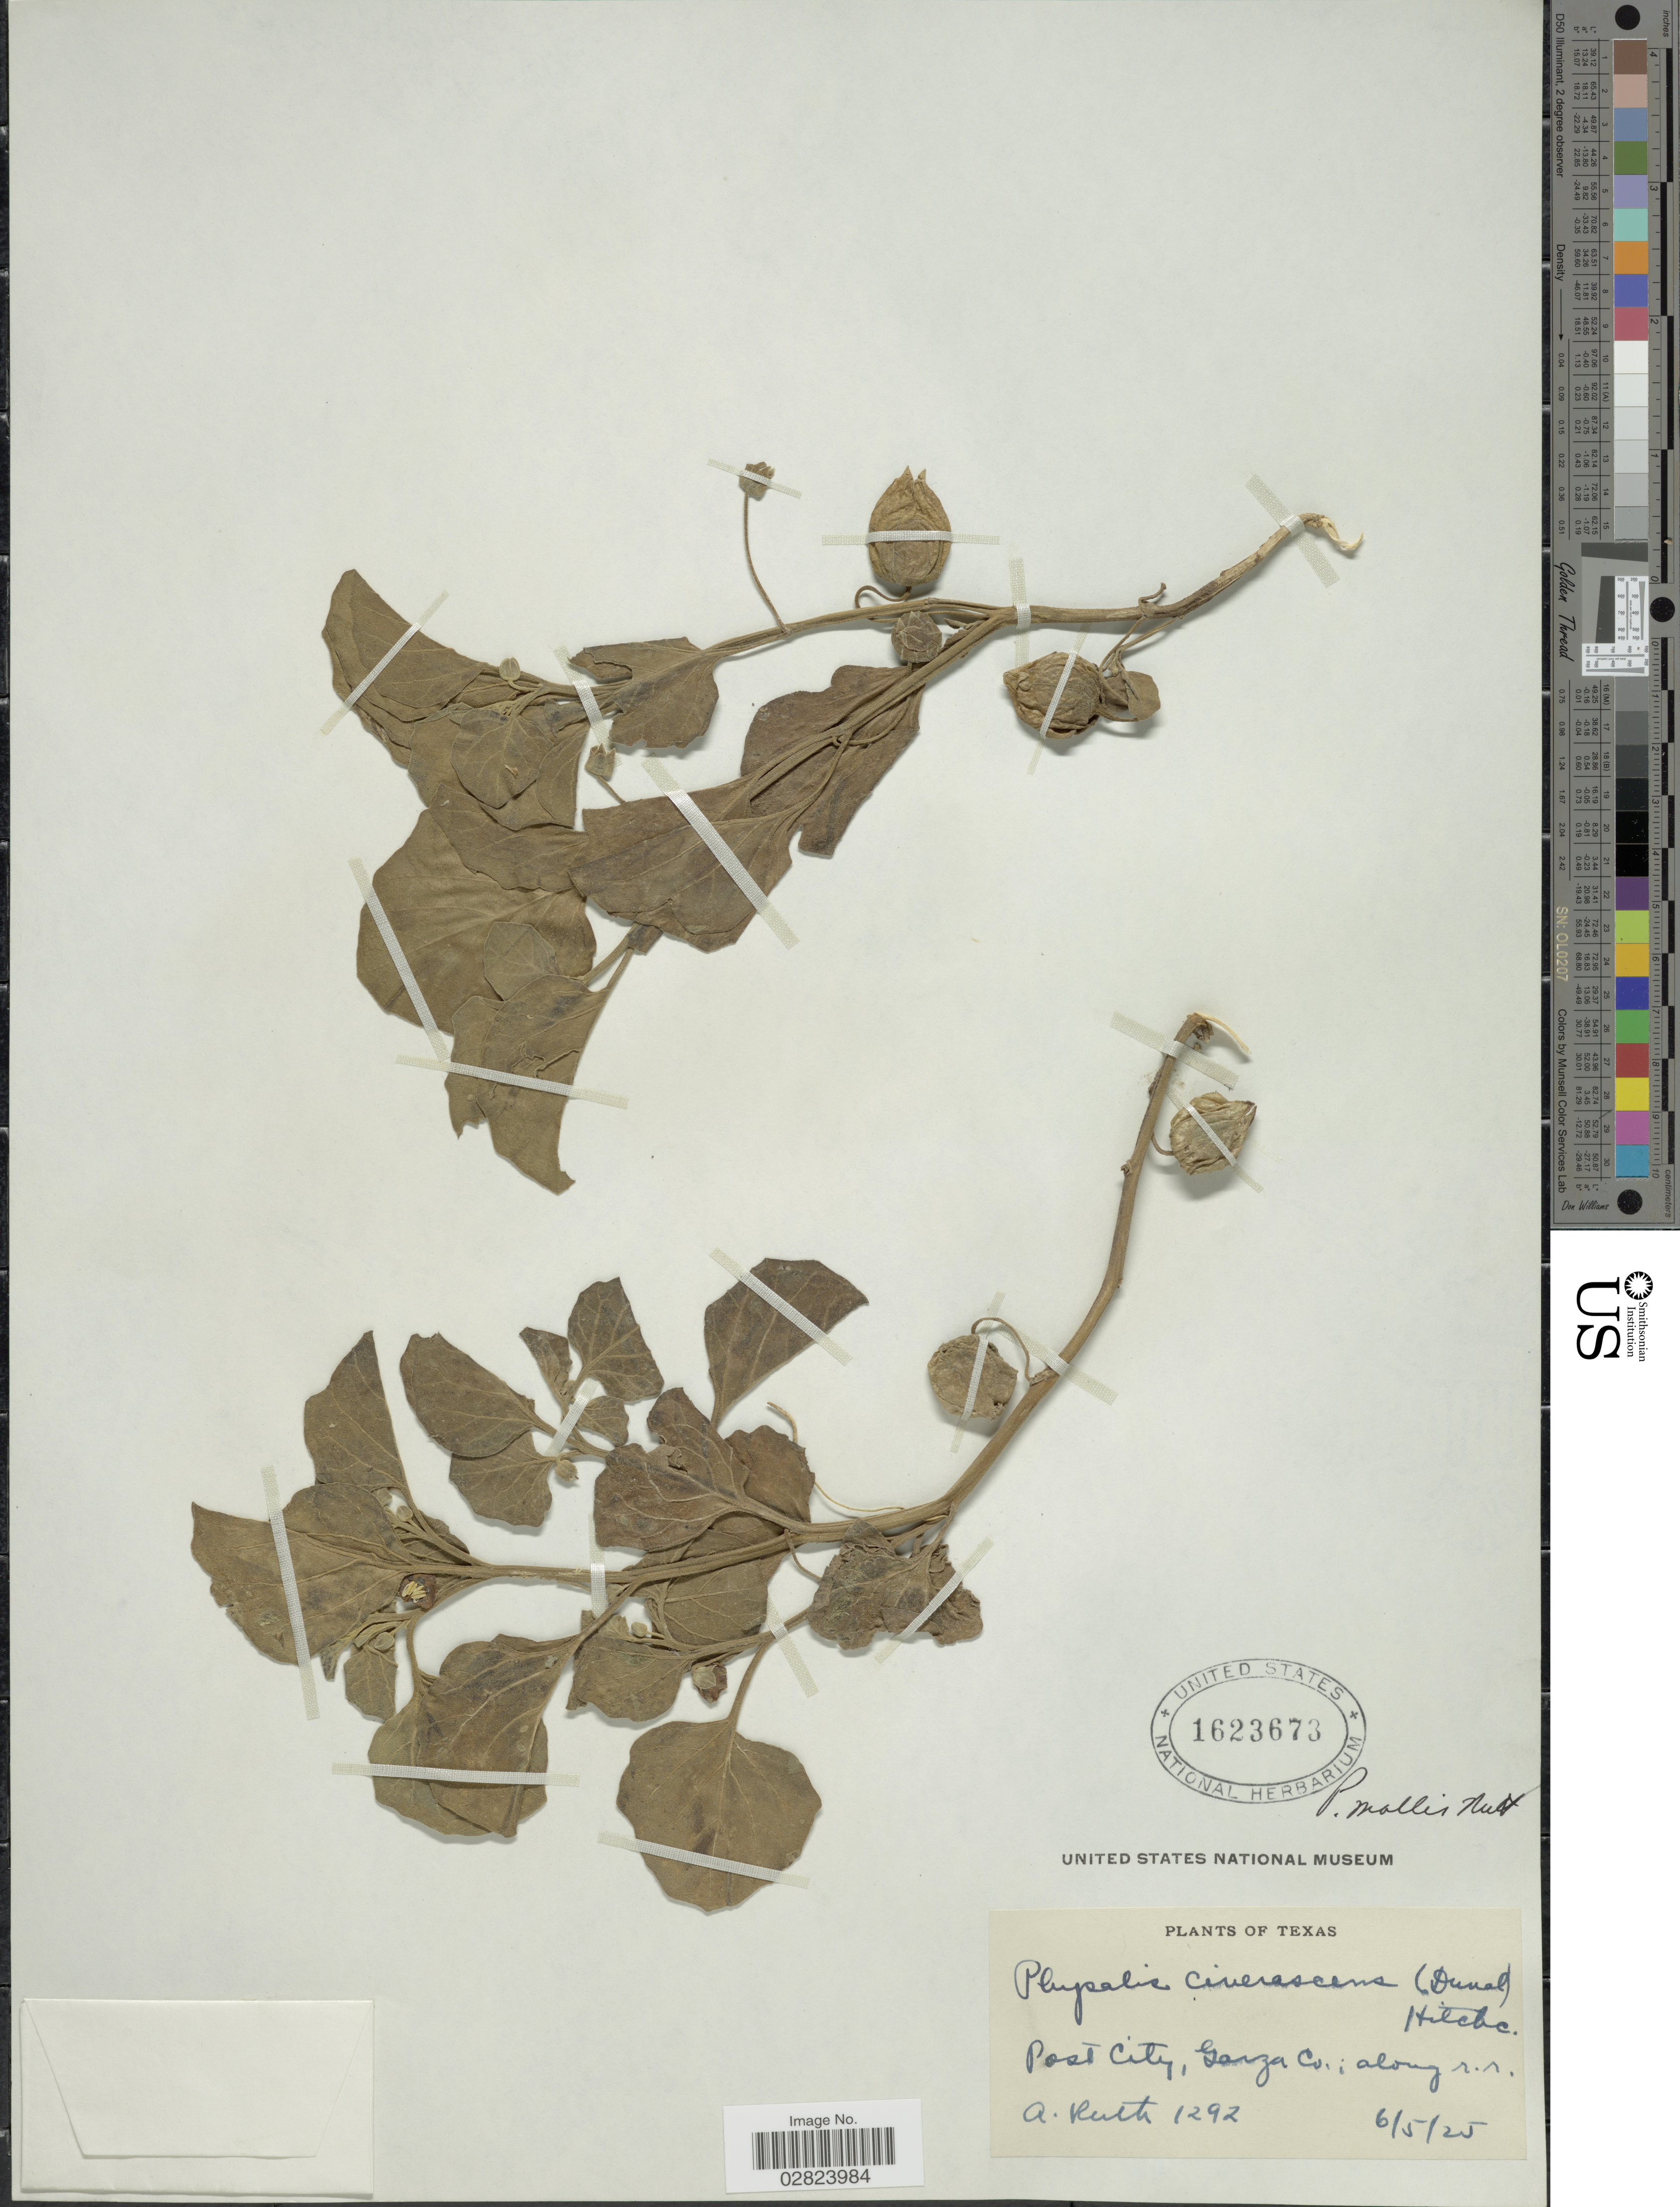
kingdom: Plantae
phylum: Tracheophyta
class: Magnoliopsida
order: Solanales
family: Solanaceae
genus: Physalis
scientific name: Physalis mollis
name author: Nutt.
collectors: A. Ruth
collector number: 1292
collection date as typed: Transcribed d/m/y: 5/6/25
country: United States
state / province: Texas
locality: Post City, Garza Co. along r.r..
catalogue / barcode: US 1623673